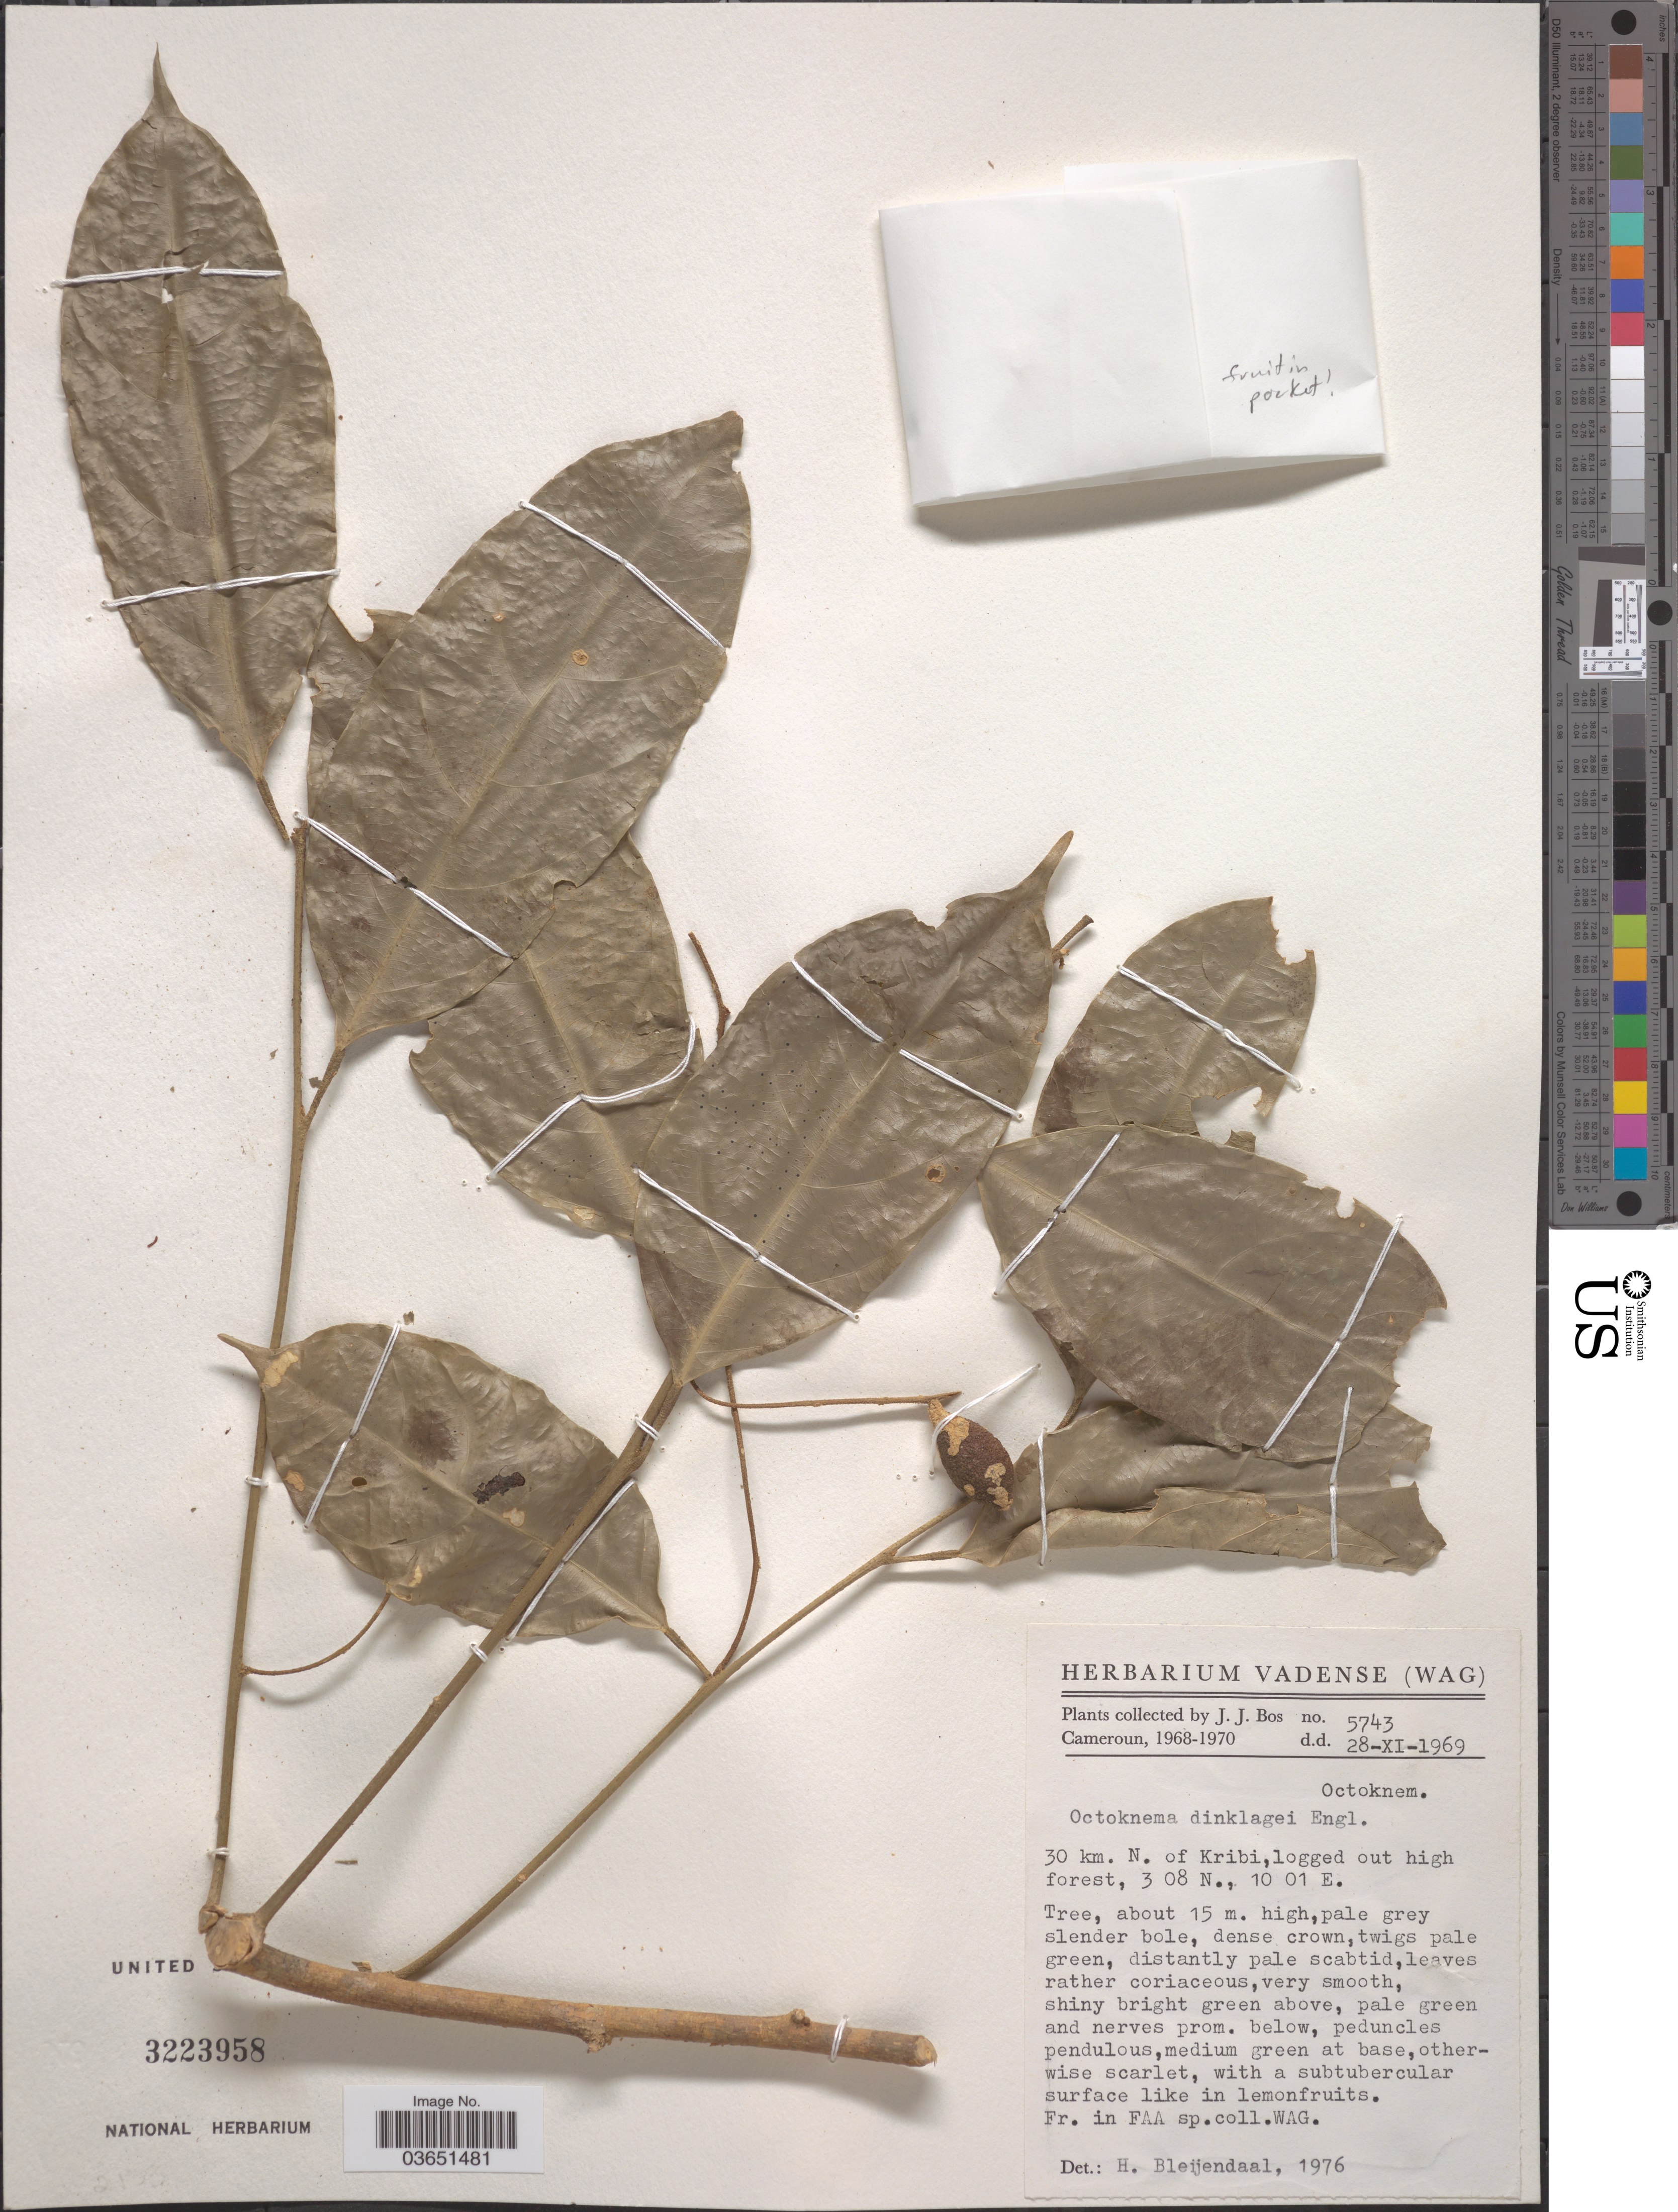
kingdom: Plantae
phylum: Tracheophyta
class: Magnoliopsida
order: Santalales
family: Octoknemaceae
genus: Octoknema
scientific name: Octoknema dinklagei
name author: Engl.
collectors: J. J. Bos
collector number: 5743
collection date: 1969-11-28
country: Cameroon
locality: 30 km. N. of Kribi, logged out high forest.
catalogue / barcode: US 3223958